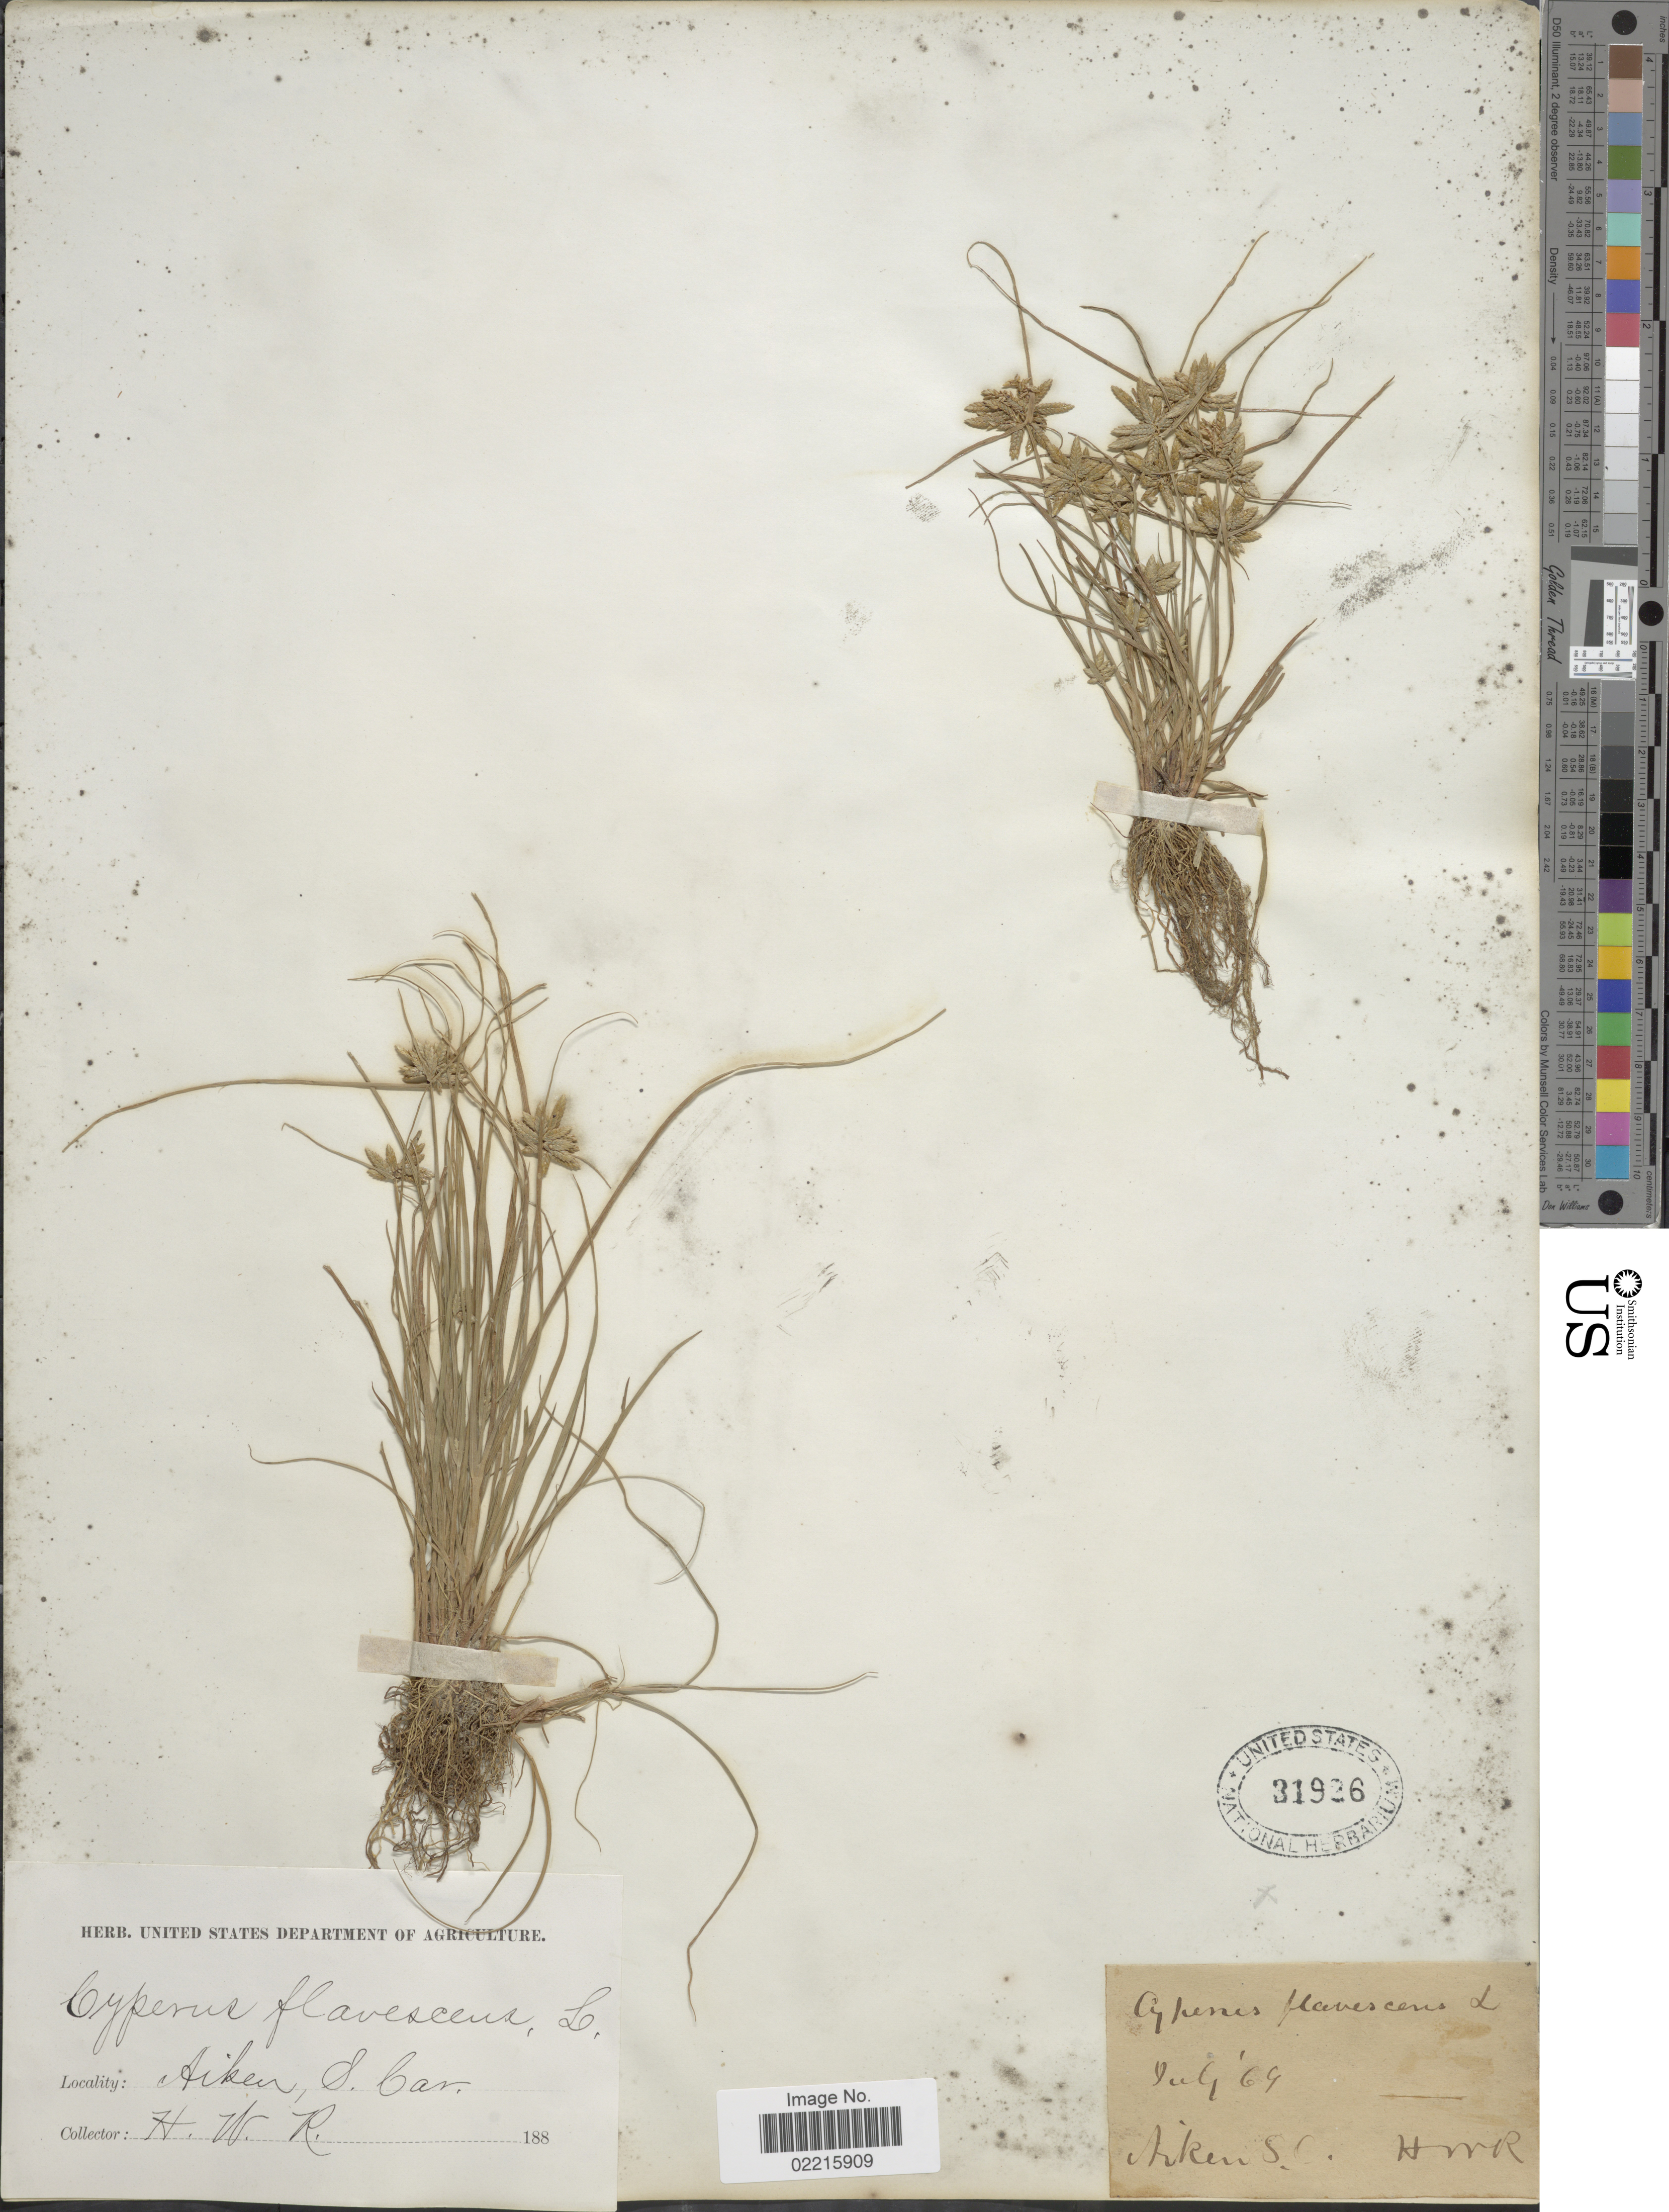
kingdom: Plantae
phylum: Tracheophyta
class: Liliopsida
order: Poales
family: Cyperaceae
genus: Cyperus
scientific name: Cyperus flavescens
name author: L.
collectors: H. W. R.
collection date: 1869-07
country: United States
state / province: South Carolina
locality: Aiken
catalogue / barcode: US 31926